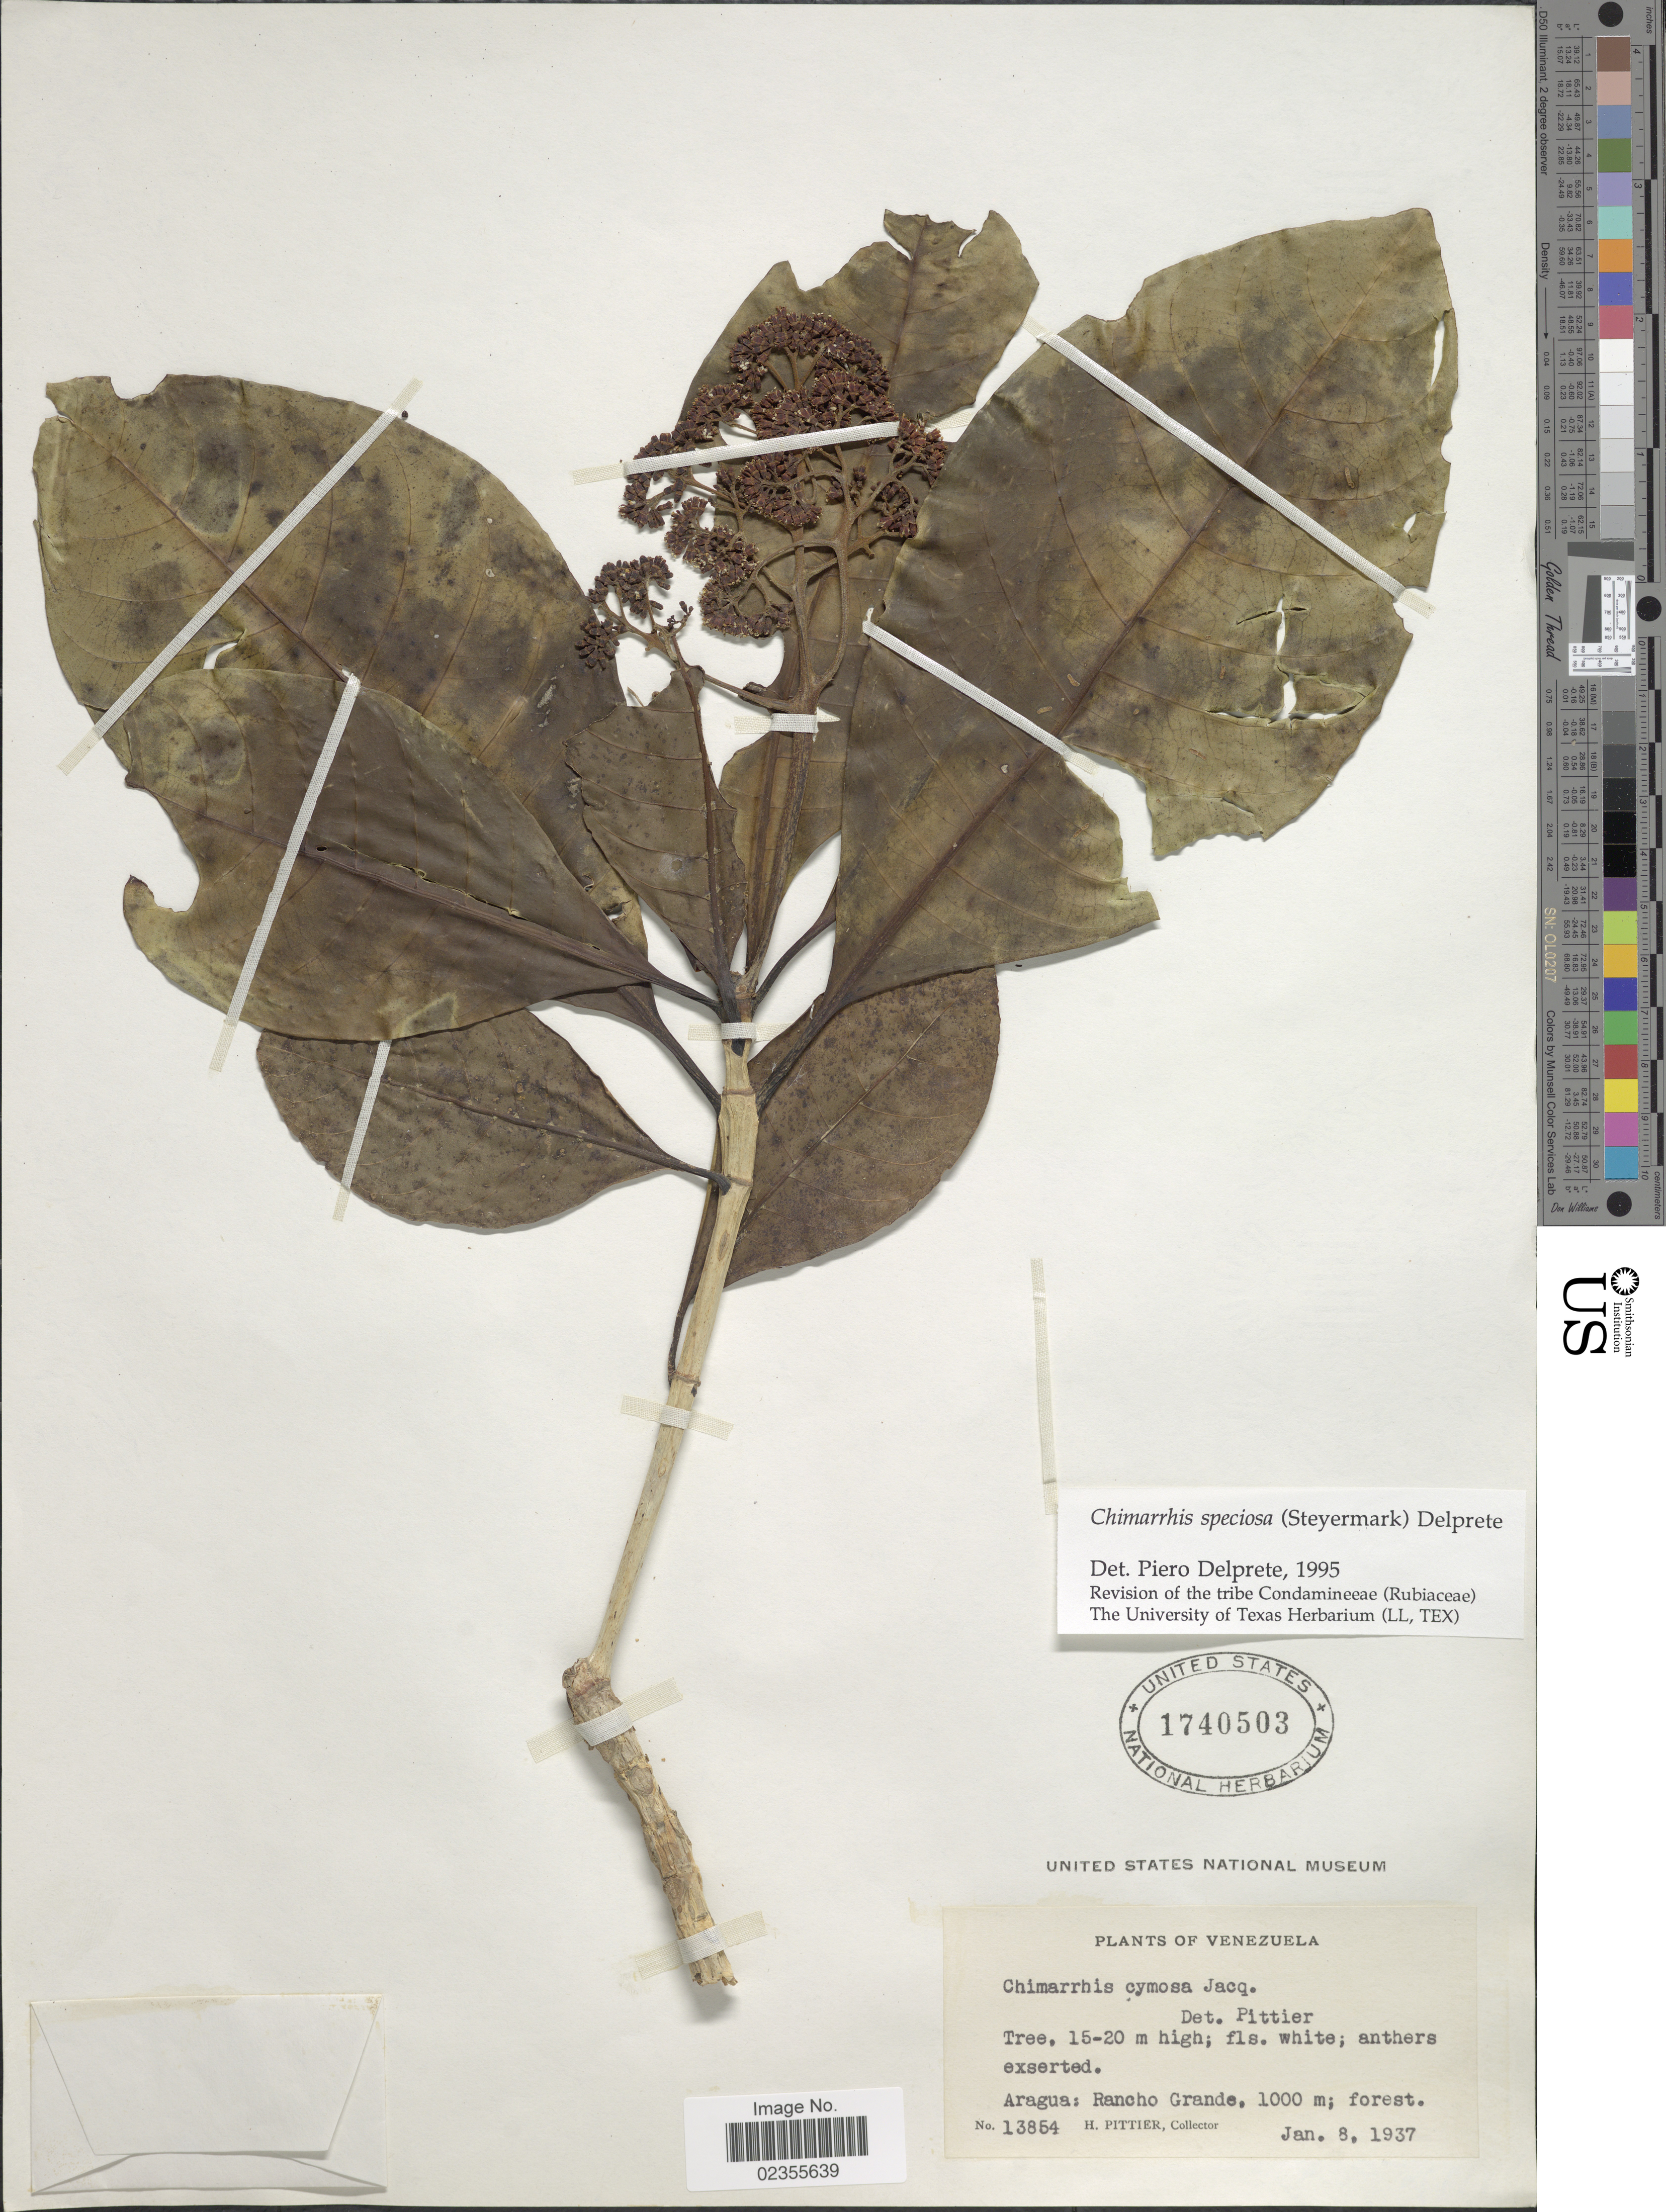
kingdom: Plantae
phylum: Tracheophyta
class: Magnoliopsida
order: Gentianales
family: Rubiaceae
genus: Chimarrhis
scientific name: Chimarrhis speciosa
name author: (Steyerm.) Delprete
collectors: H. F. Pittier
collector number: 13854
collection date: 1937-01-08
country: Venezuela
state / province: Aragua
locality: Rancho Grande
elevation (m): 1000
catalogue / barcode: US 1740503